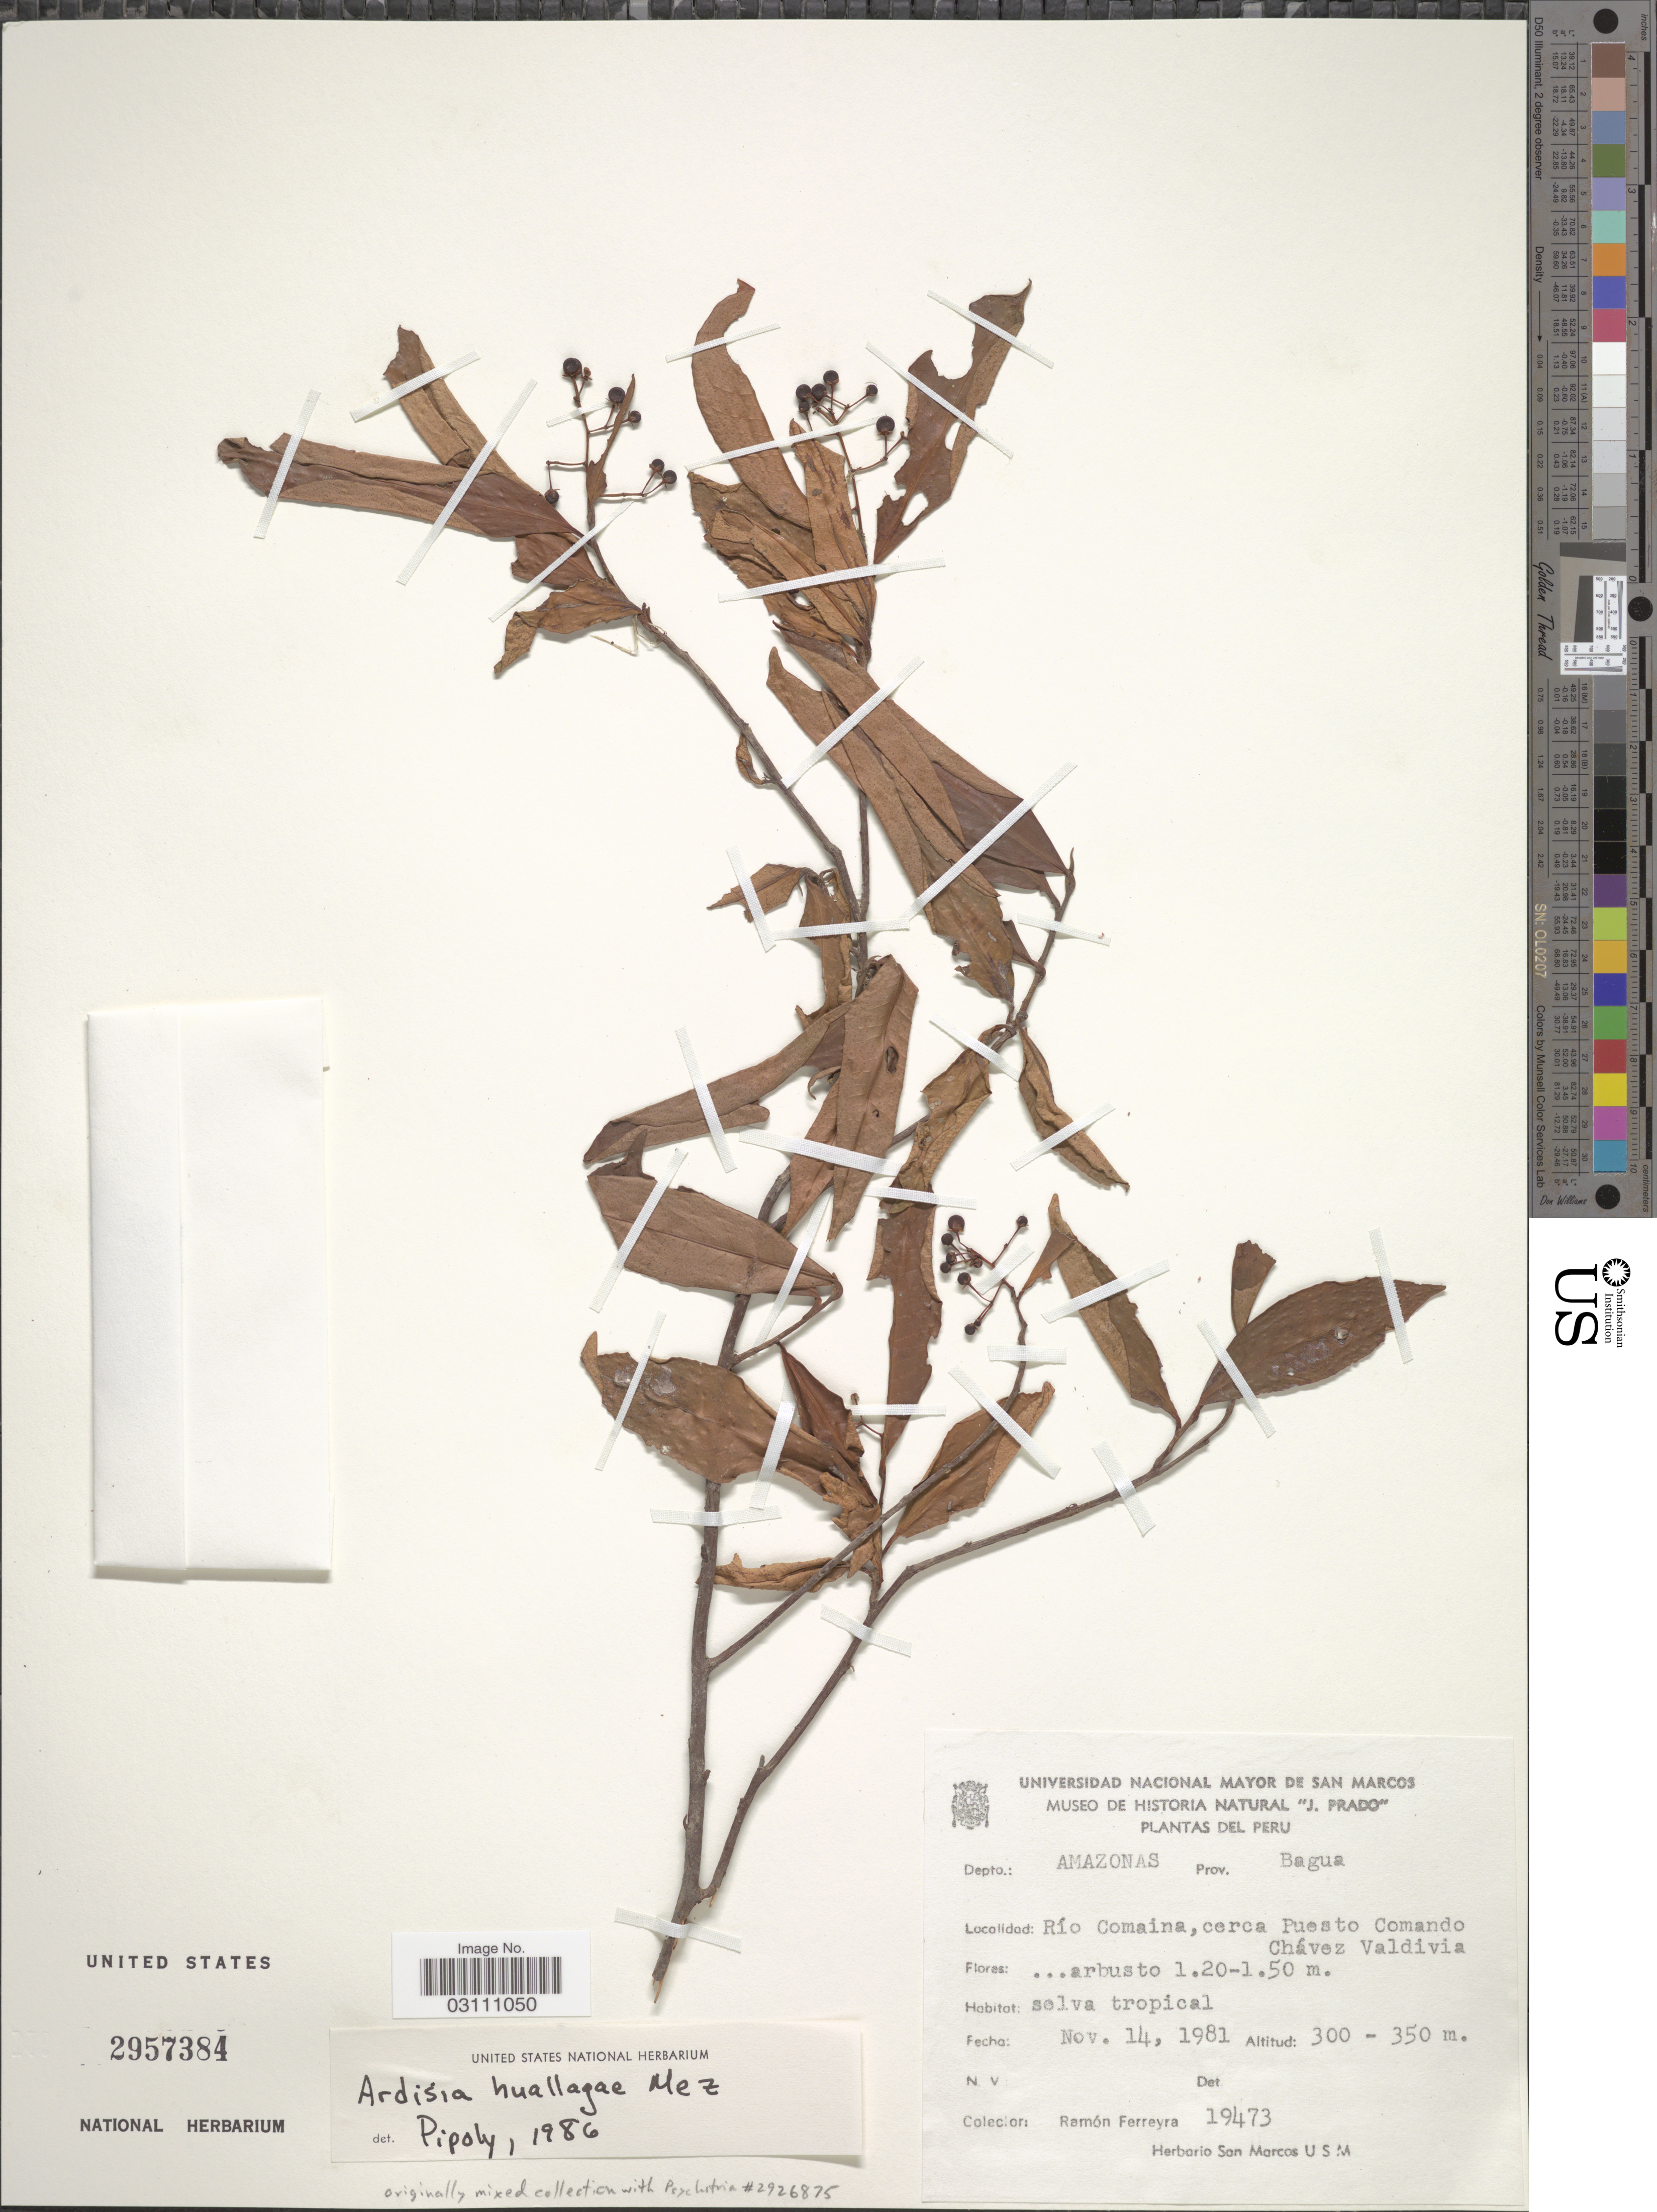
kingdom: Plantae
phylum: Tracheophyta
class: Magnoliopsida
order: Ericales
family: Primulaceae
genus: Ardisia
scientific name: Ardisia huallagae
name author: Mez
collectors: R. A. Ferreyra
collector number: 19473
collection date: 1981-11-14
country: Peru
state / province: Amazonas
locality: Depto.: Amazonas. Prov. Bagua. Río Comaina, cerca Puesto Comando Chávez Valdivia.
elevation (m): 300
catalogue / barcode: US 2957384